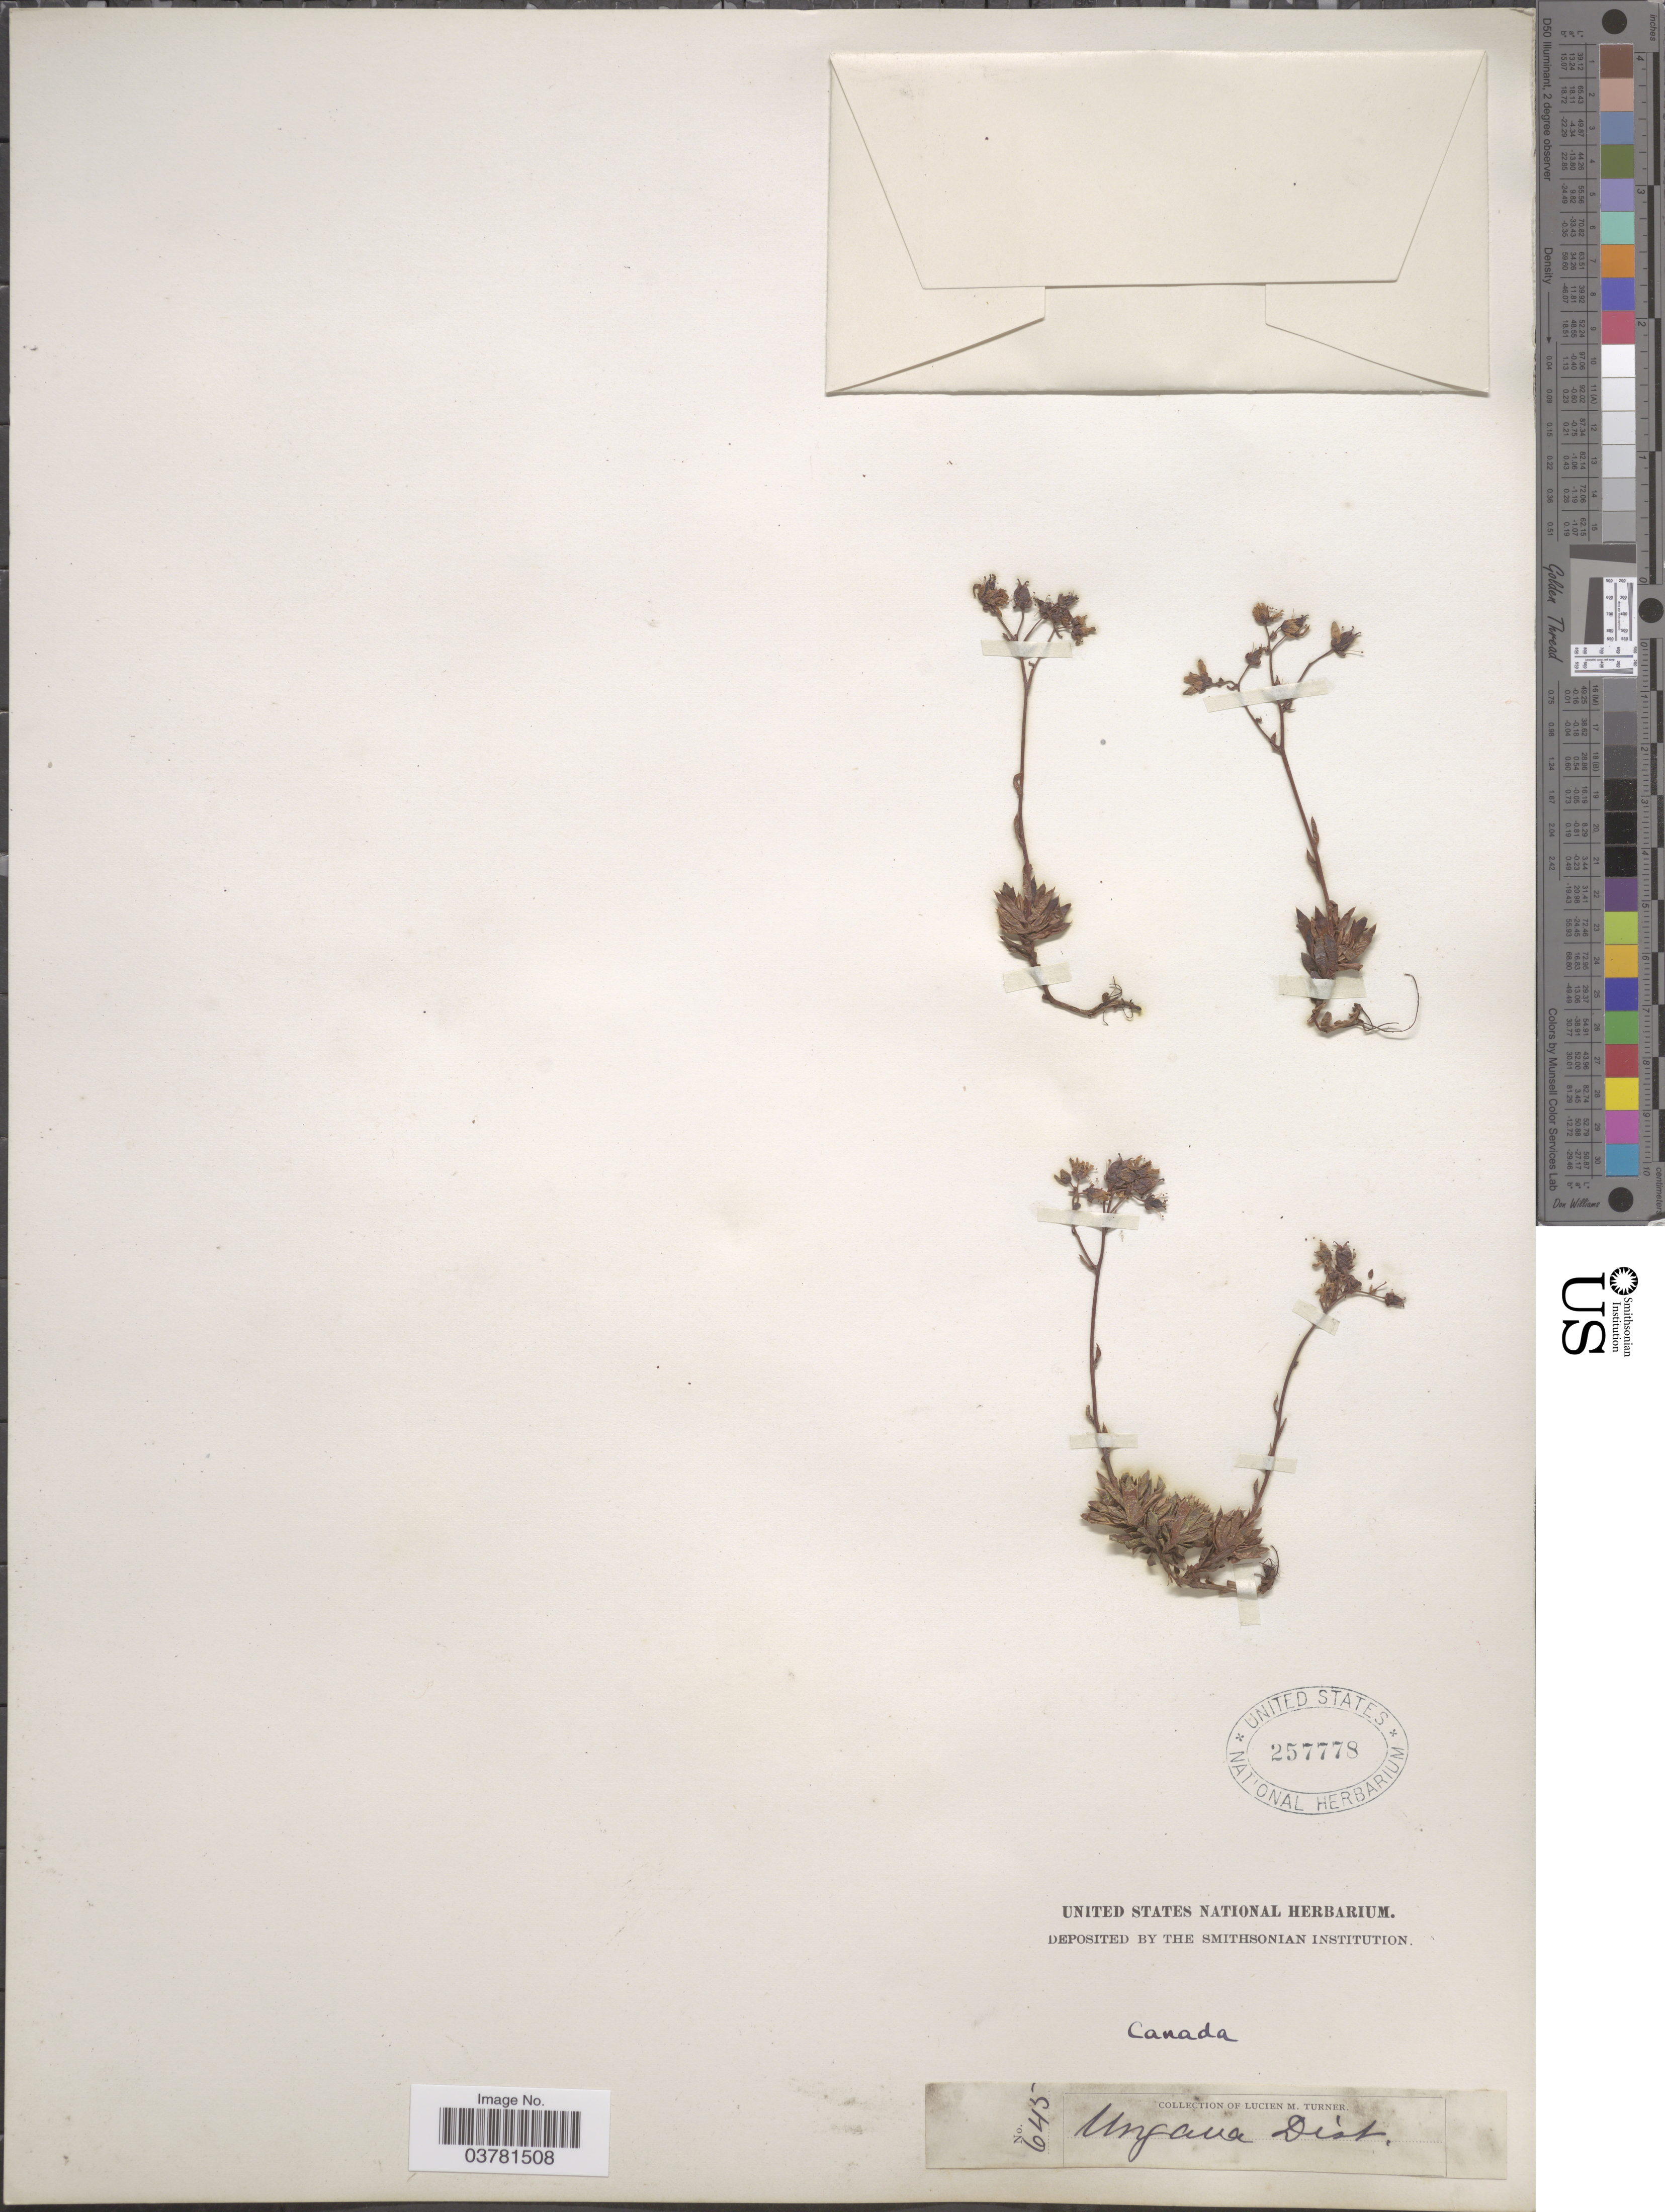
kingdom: Plantae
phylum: Tracheophyta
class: Magnoliopsida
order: Saxifragales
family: Saxifragaceae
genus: Saxifraga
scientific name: Saxifraga tricuspidata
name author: Rottb.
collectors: L. M. Turner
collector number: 645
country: Canada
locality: Ungava Dist.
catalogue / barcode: US 257778